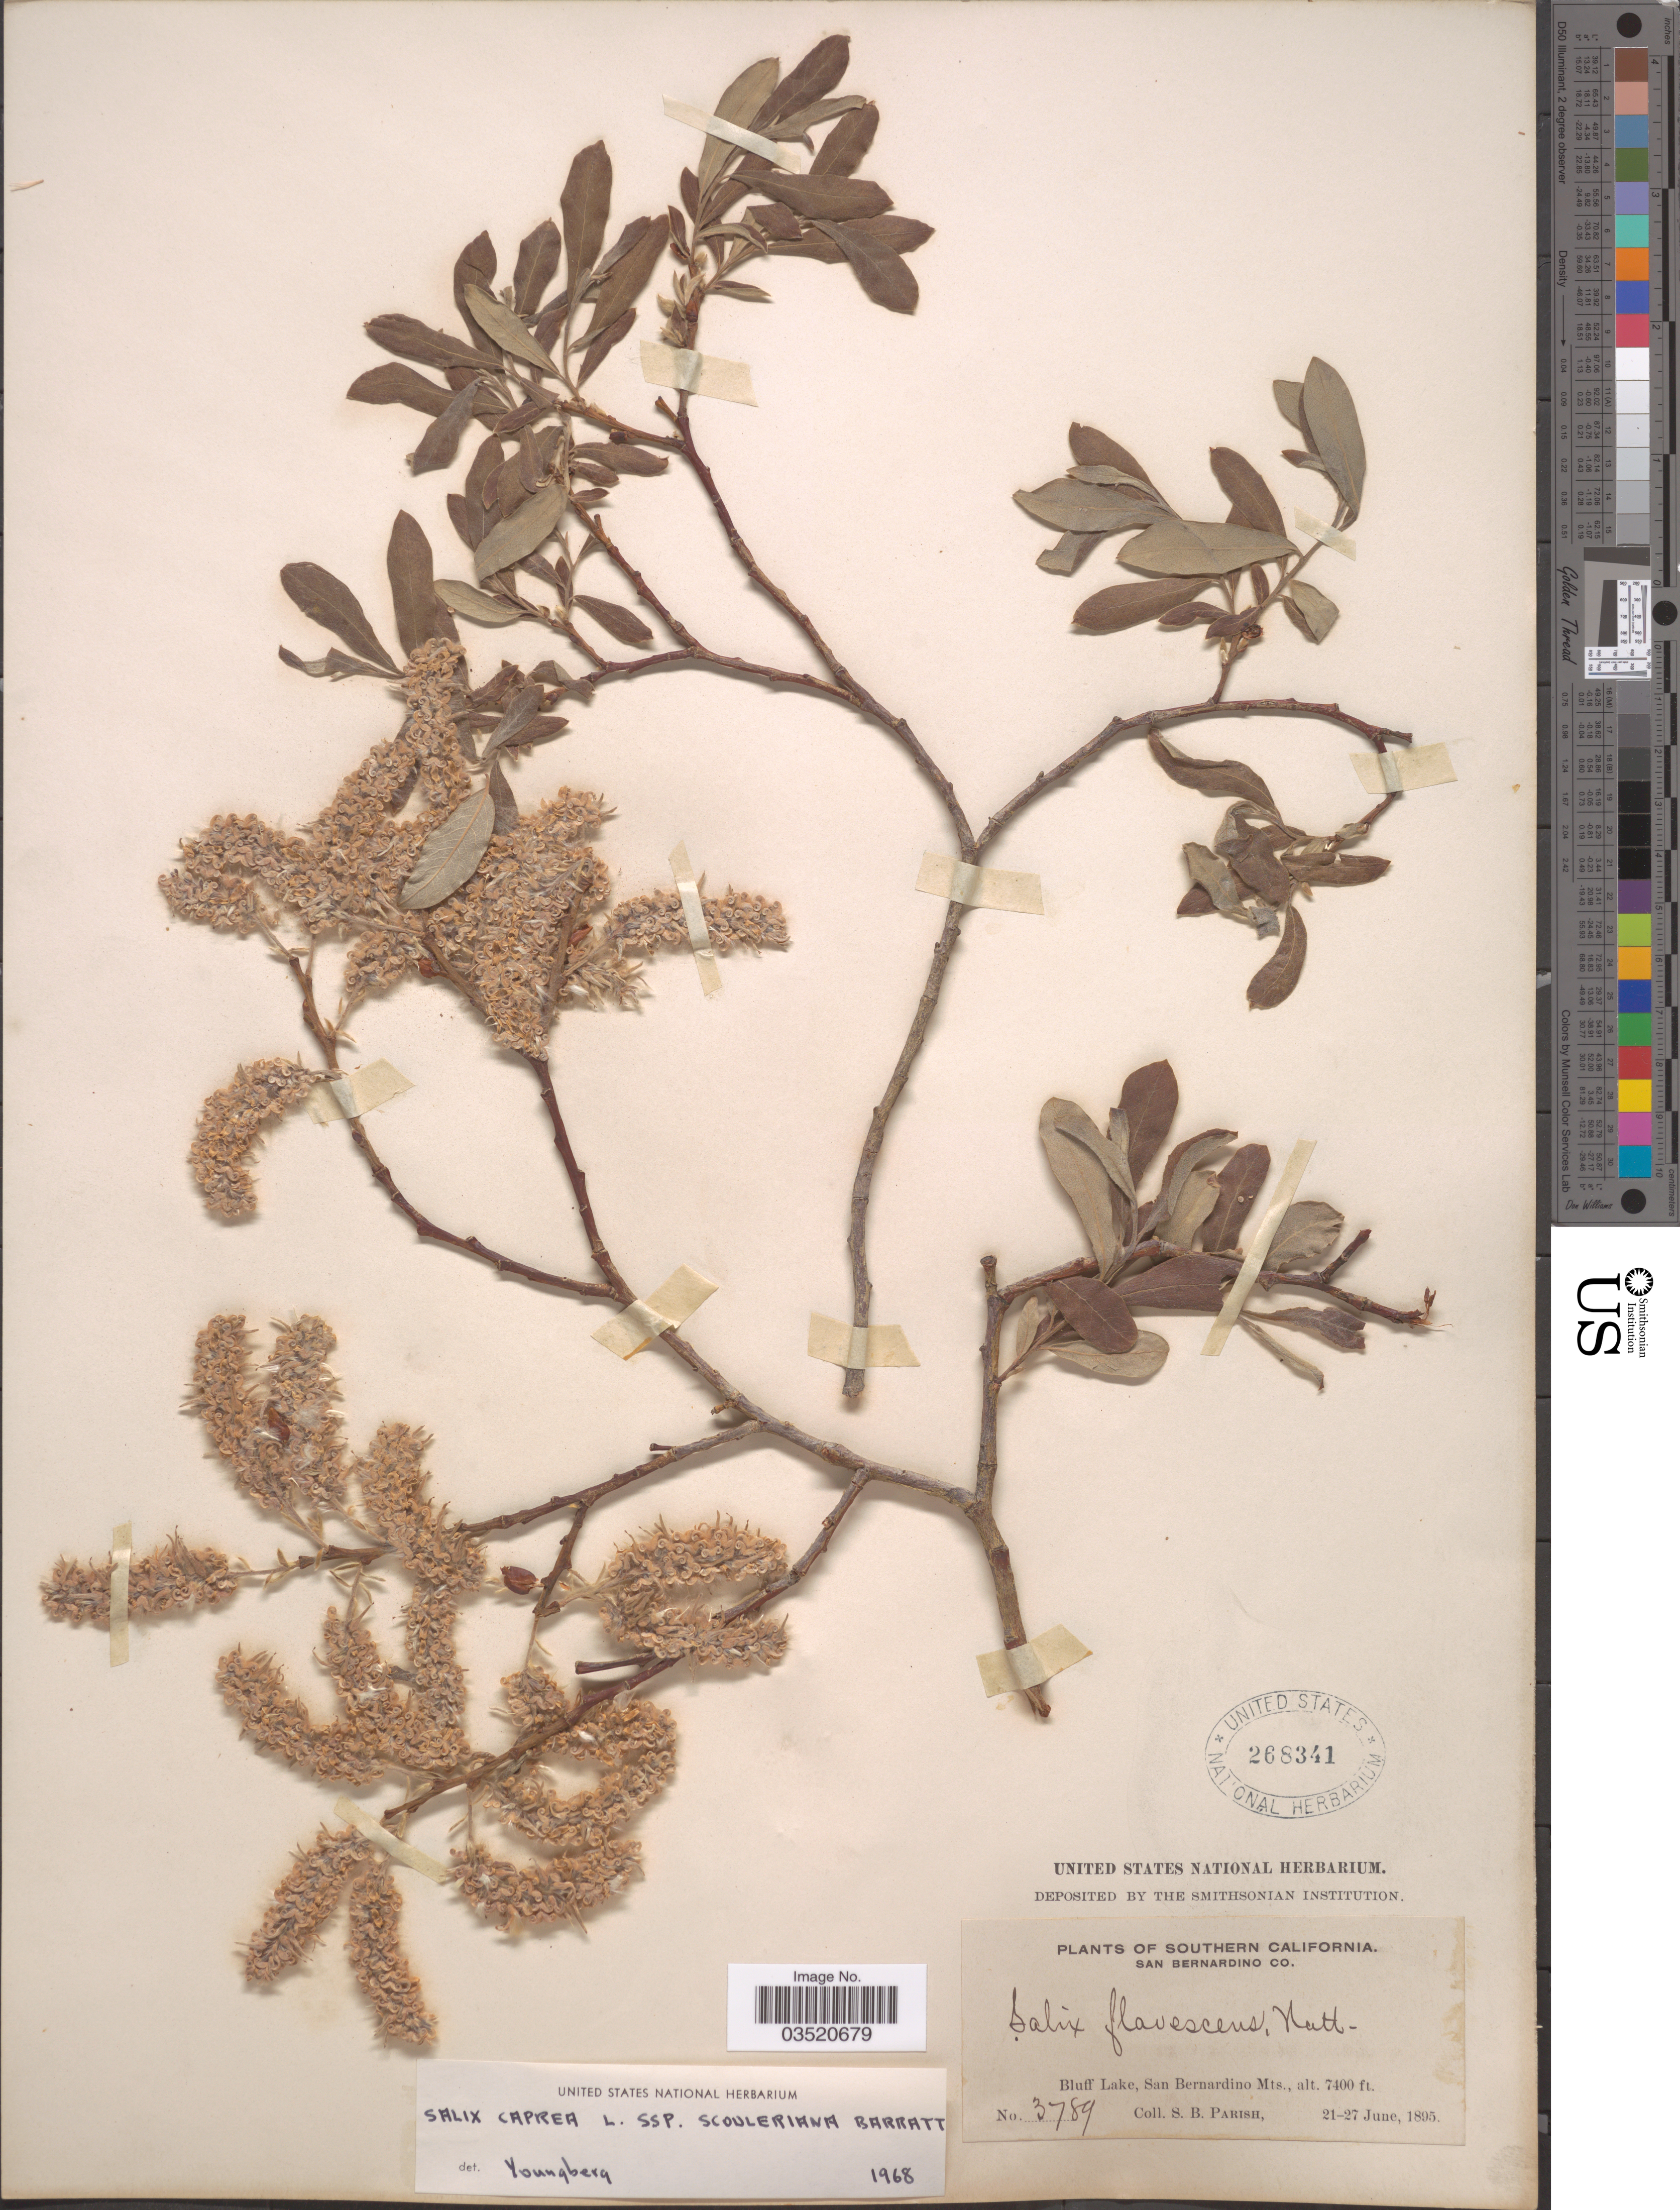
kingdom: Plantae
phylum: Tracheophyta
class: Magnoliopsida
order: Malpighiales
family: Salicaceae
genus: Salix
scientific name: Salix scouleriana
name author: Barratt ex Hook.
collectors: S. B. Parish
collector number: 3789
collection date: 1895-06-21/1895-06-27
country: United States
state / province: California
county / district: San Bernardino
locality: Southern California. San Bernardino Co. Bluff Lake, San Bernardino Mts.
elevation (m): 2256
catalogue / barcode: US 268341